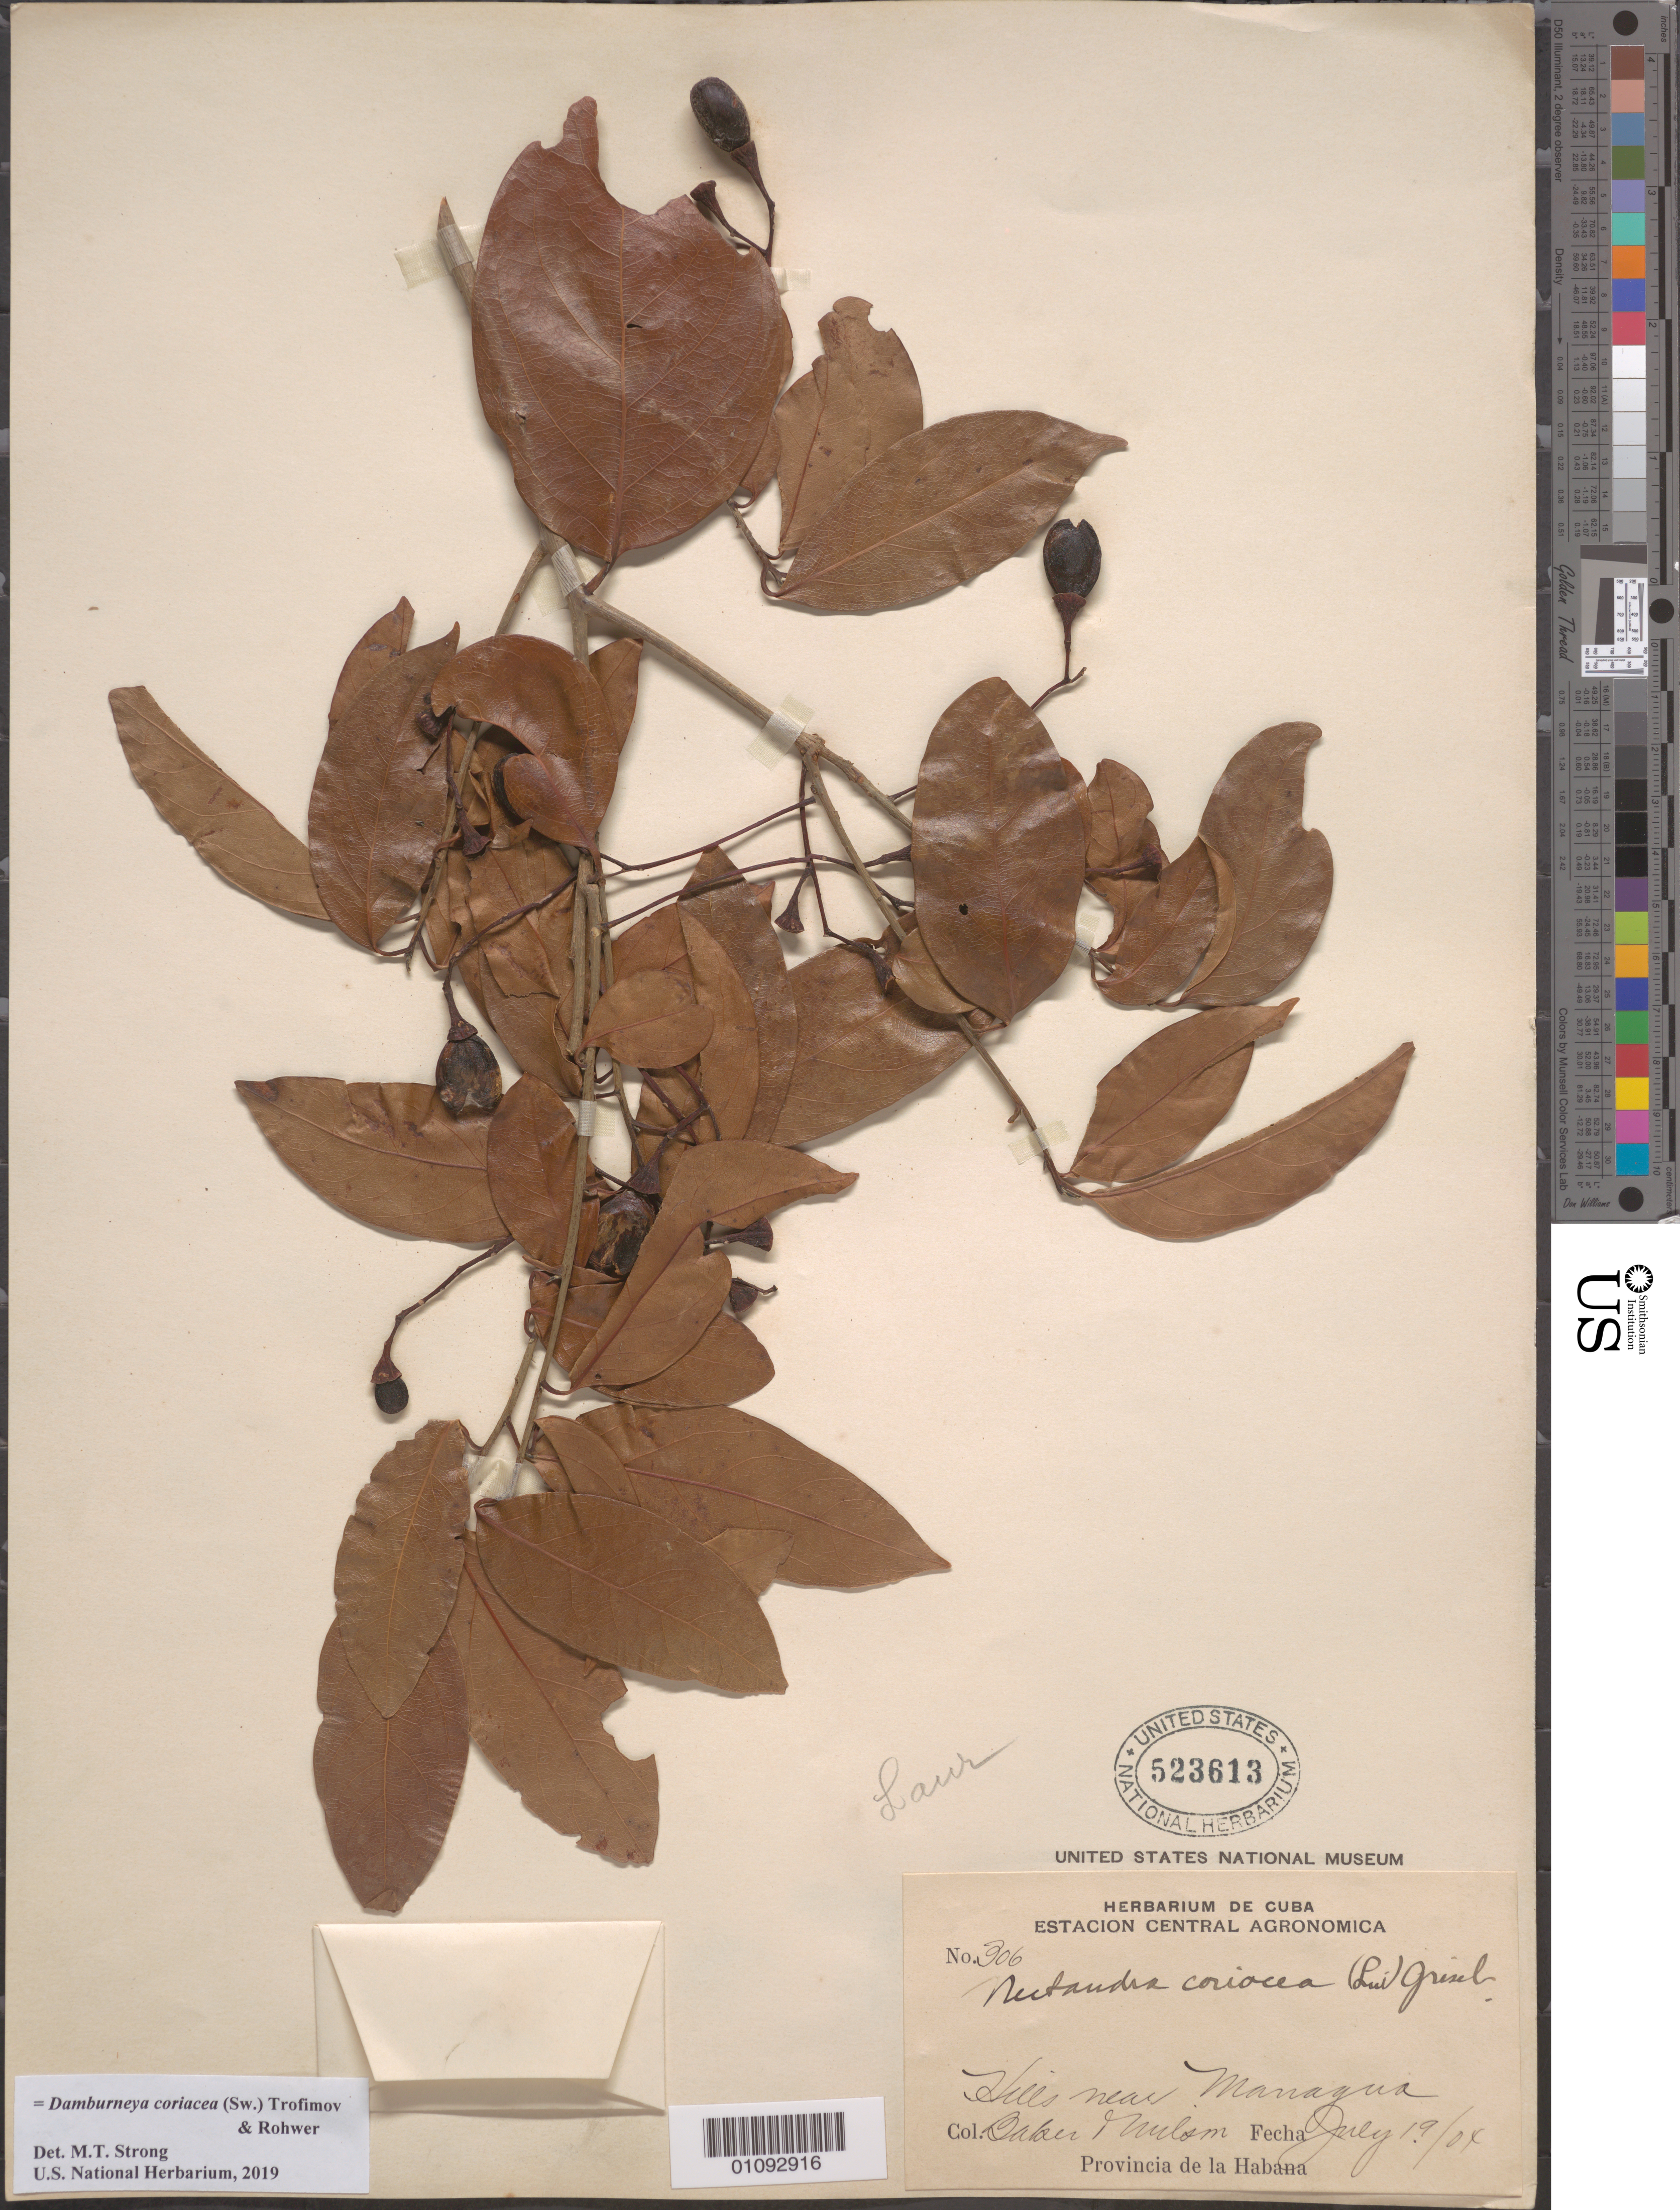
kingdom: Plantae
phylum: Tracheophyta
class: Magnoliopsida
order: Laurales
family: Lauraceae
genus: Damburneya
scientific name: Damburneya coriacea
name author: (Sw.) Trofimov & Rohwer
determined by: Strong, M. T., (US), Smithsonian Institution - National Museum of Natural History (UNITED STATES)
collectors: -- Wilson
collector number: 306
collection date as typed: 19 Jul 1904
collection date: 1904-07-19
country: Cuba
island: Cuba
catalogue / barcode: US 523613